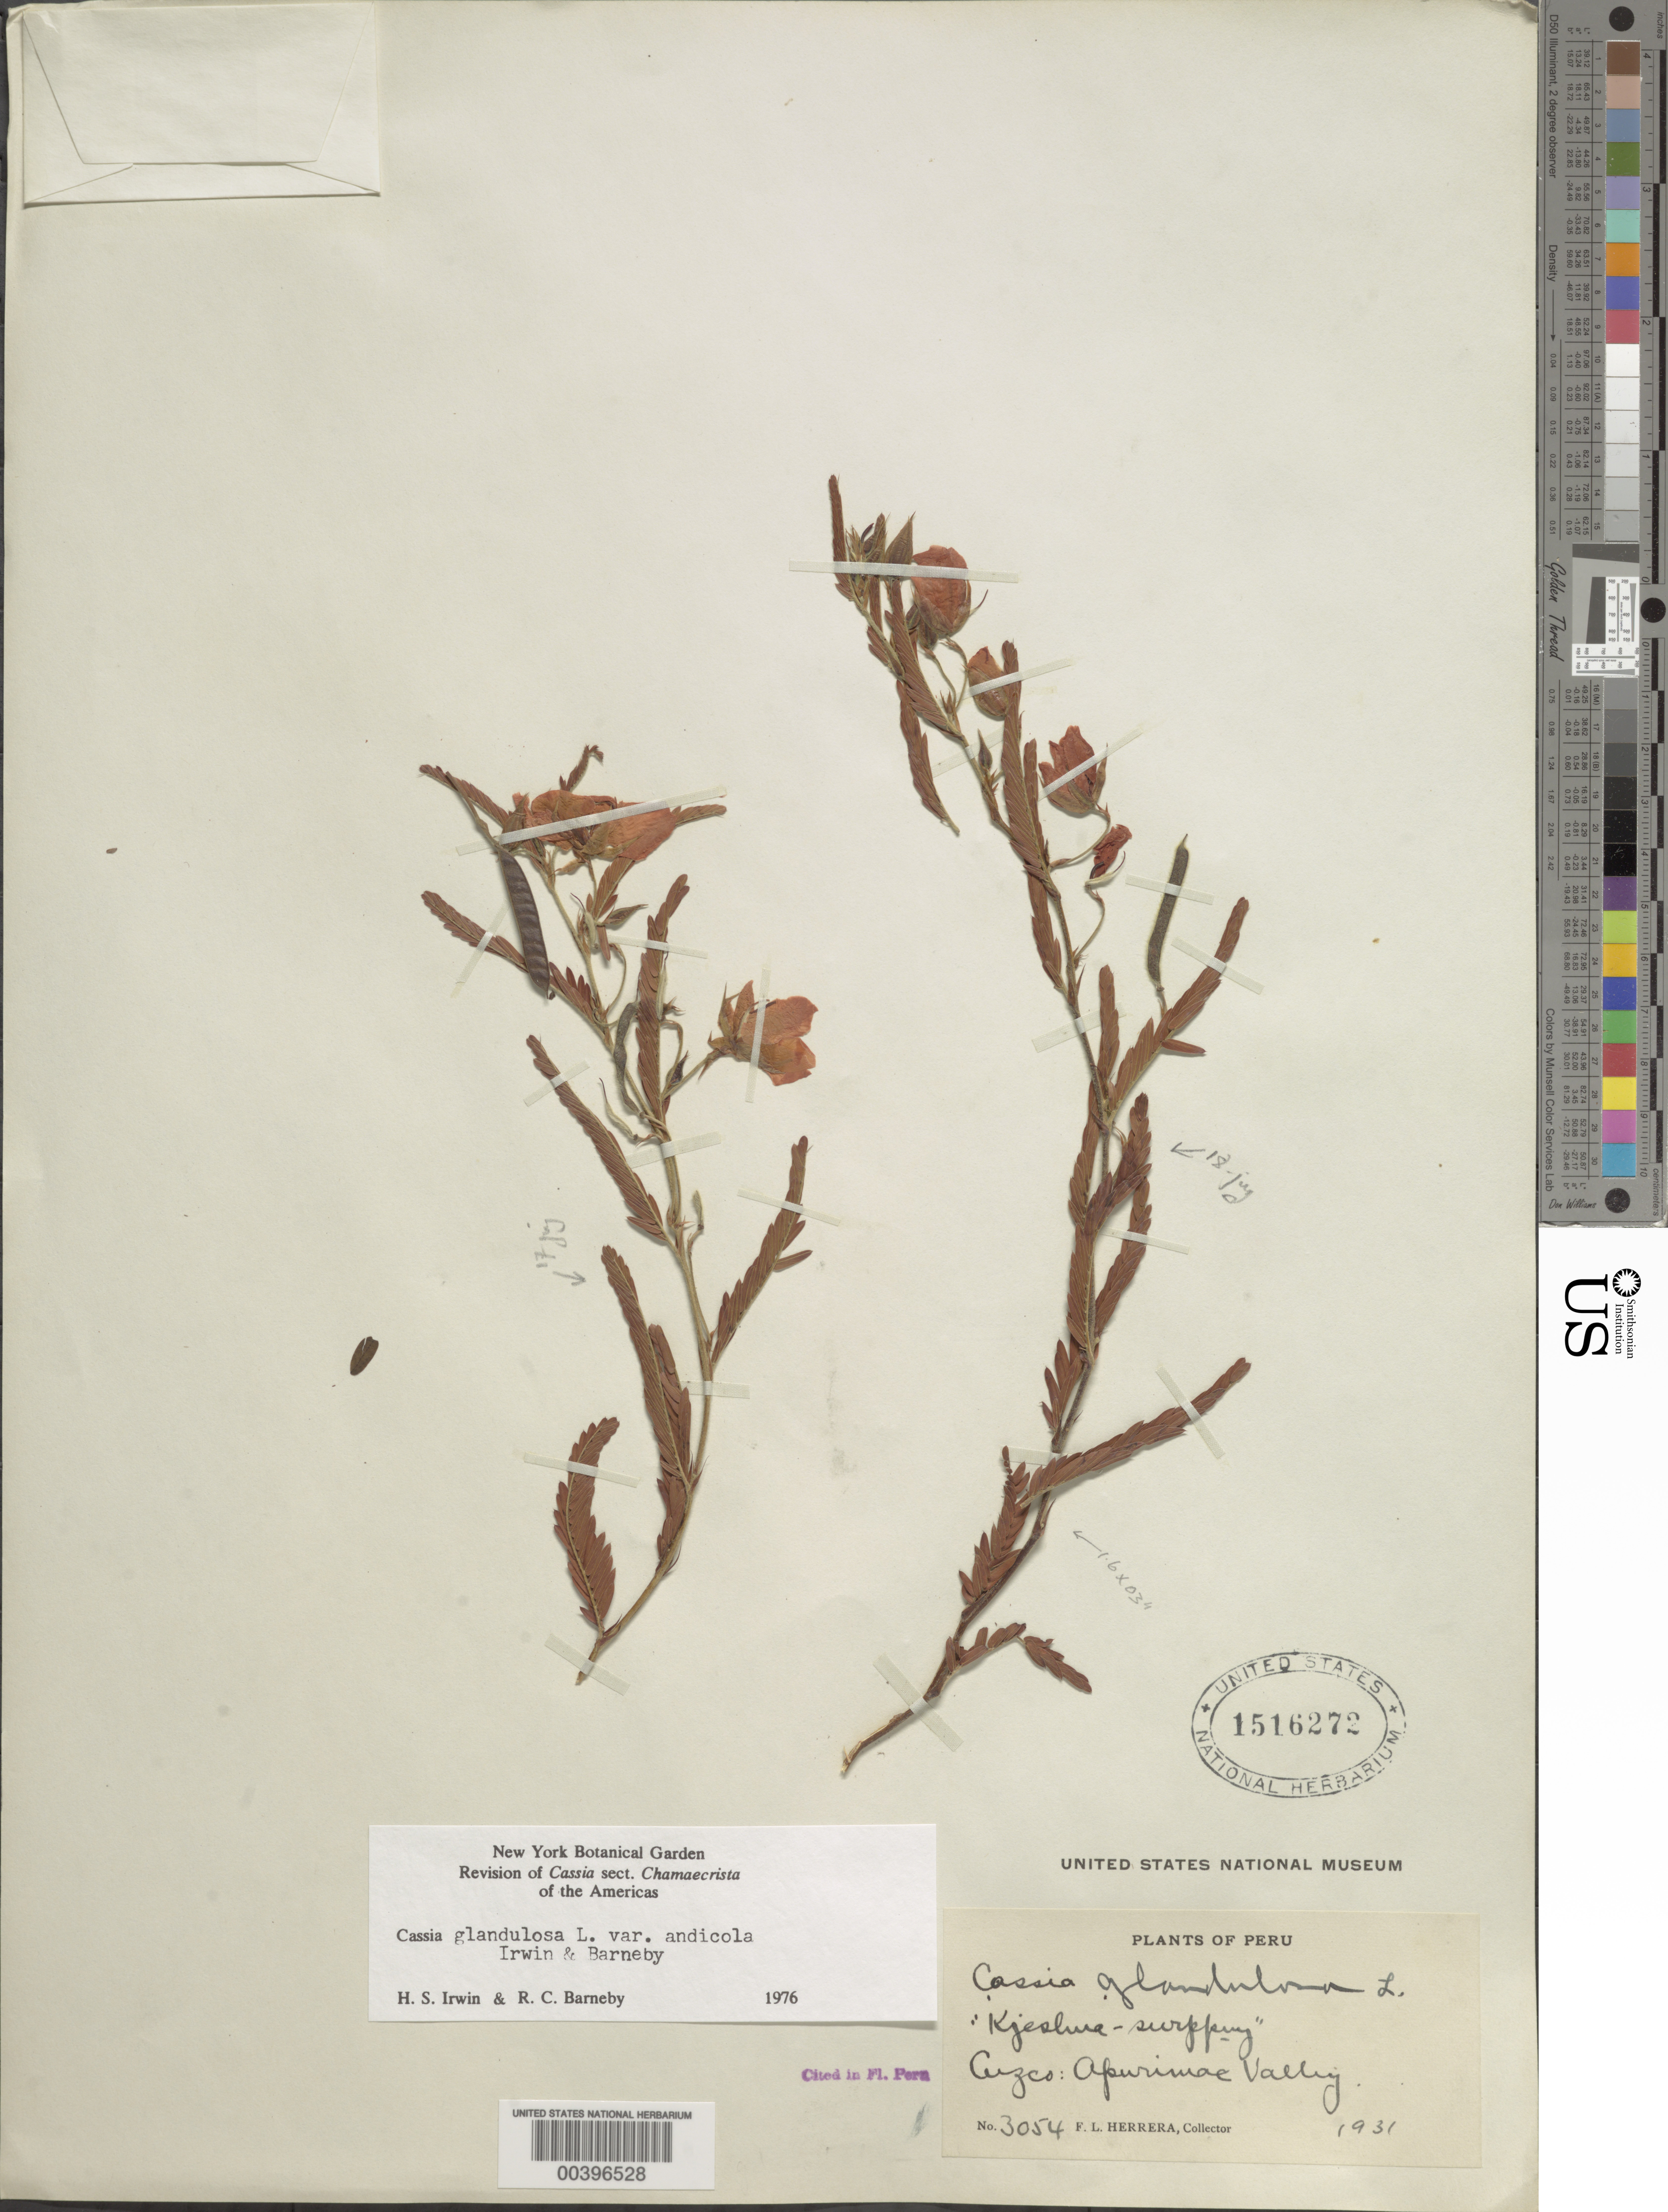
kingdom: Plantae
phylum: Tracheophyta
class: Magnoliopsida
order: Fabales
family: Fabaceae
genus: Chamaecrista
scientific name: Chamaecrista glandulosa var. andicola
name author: H.S. Irwin & Barneby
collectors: F. L. Herrera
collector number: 3054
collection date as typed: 1931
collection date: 1931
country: Peru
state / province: Cusco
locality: Apurímac Valley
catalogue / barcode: US 1516272